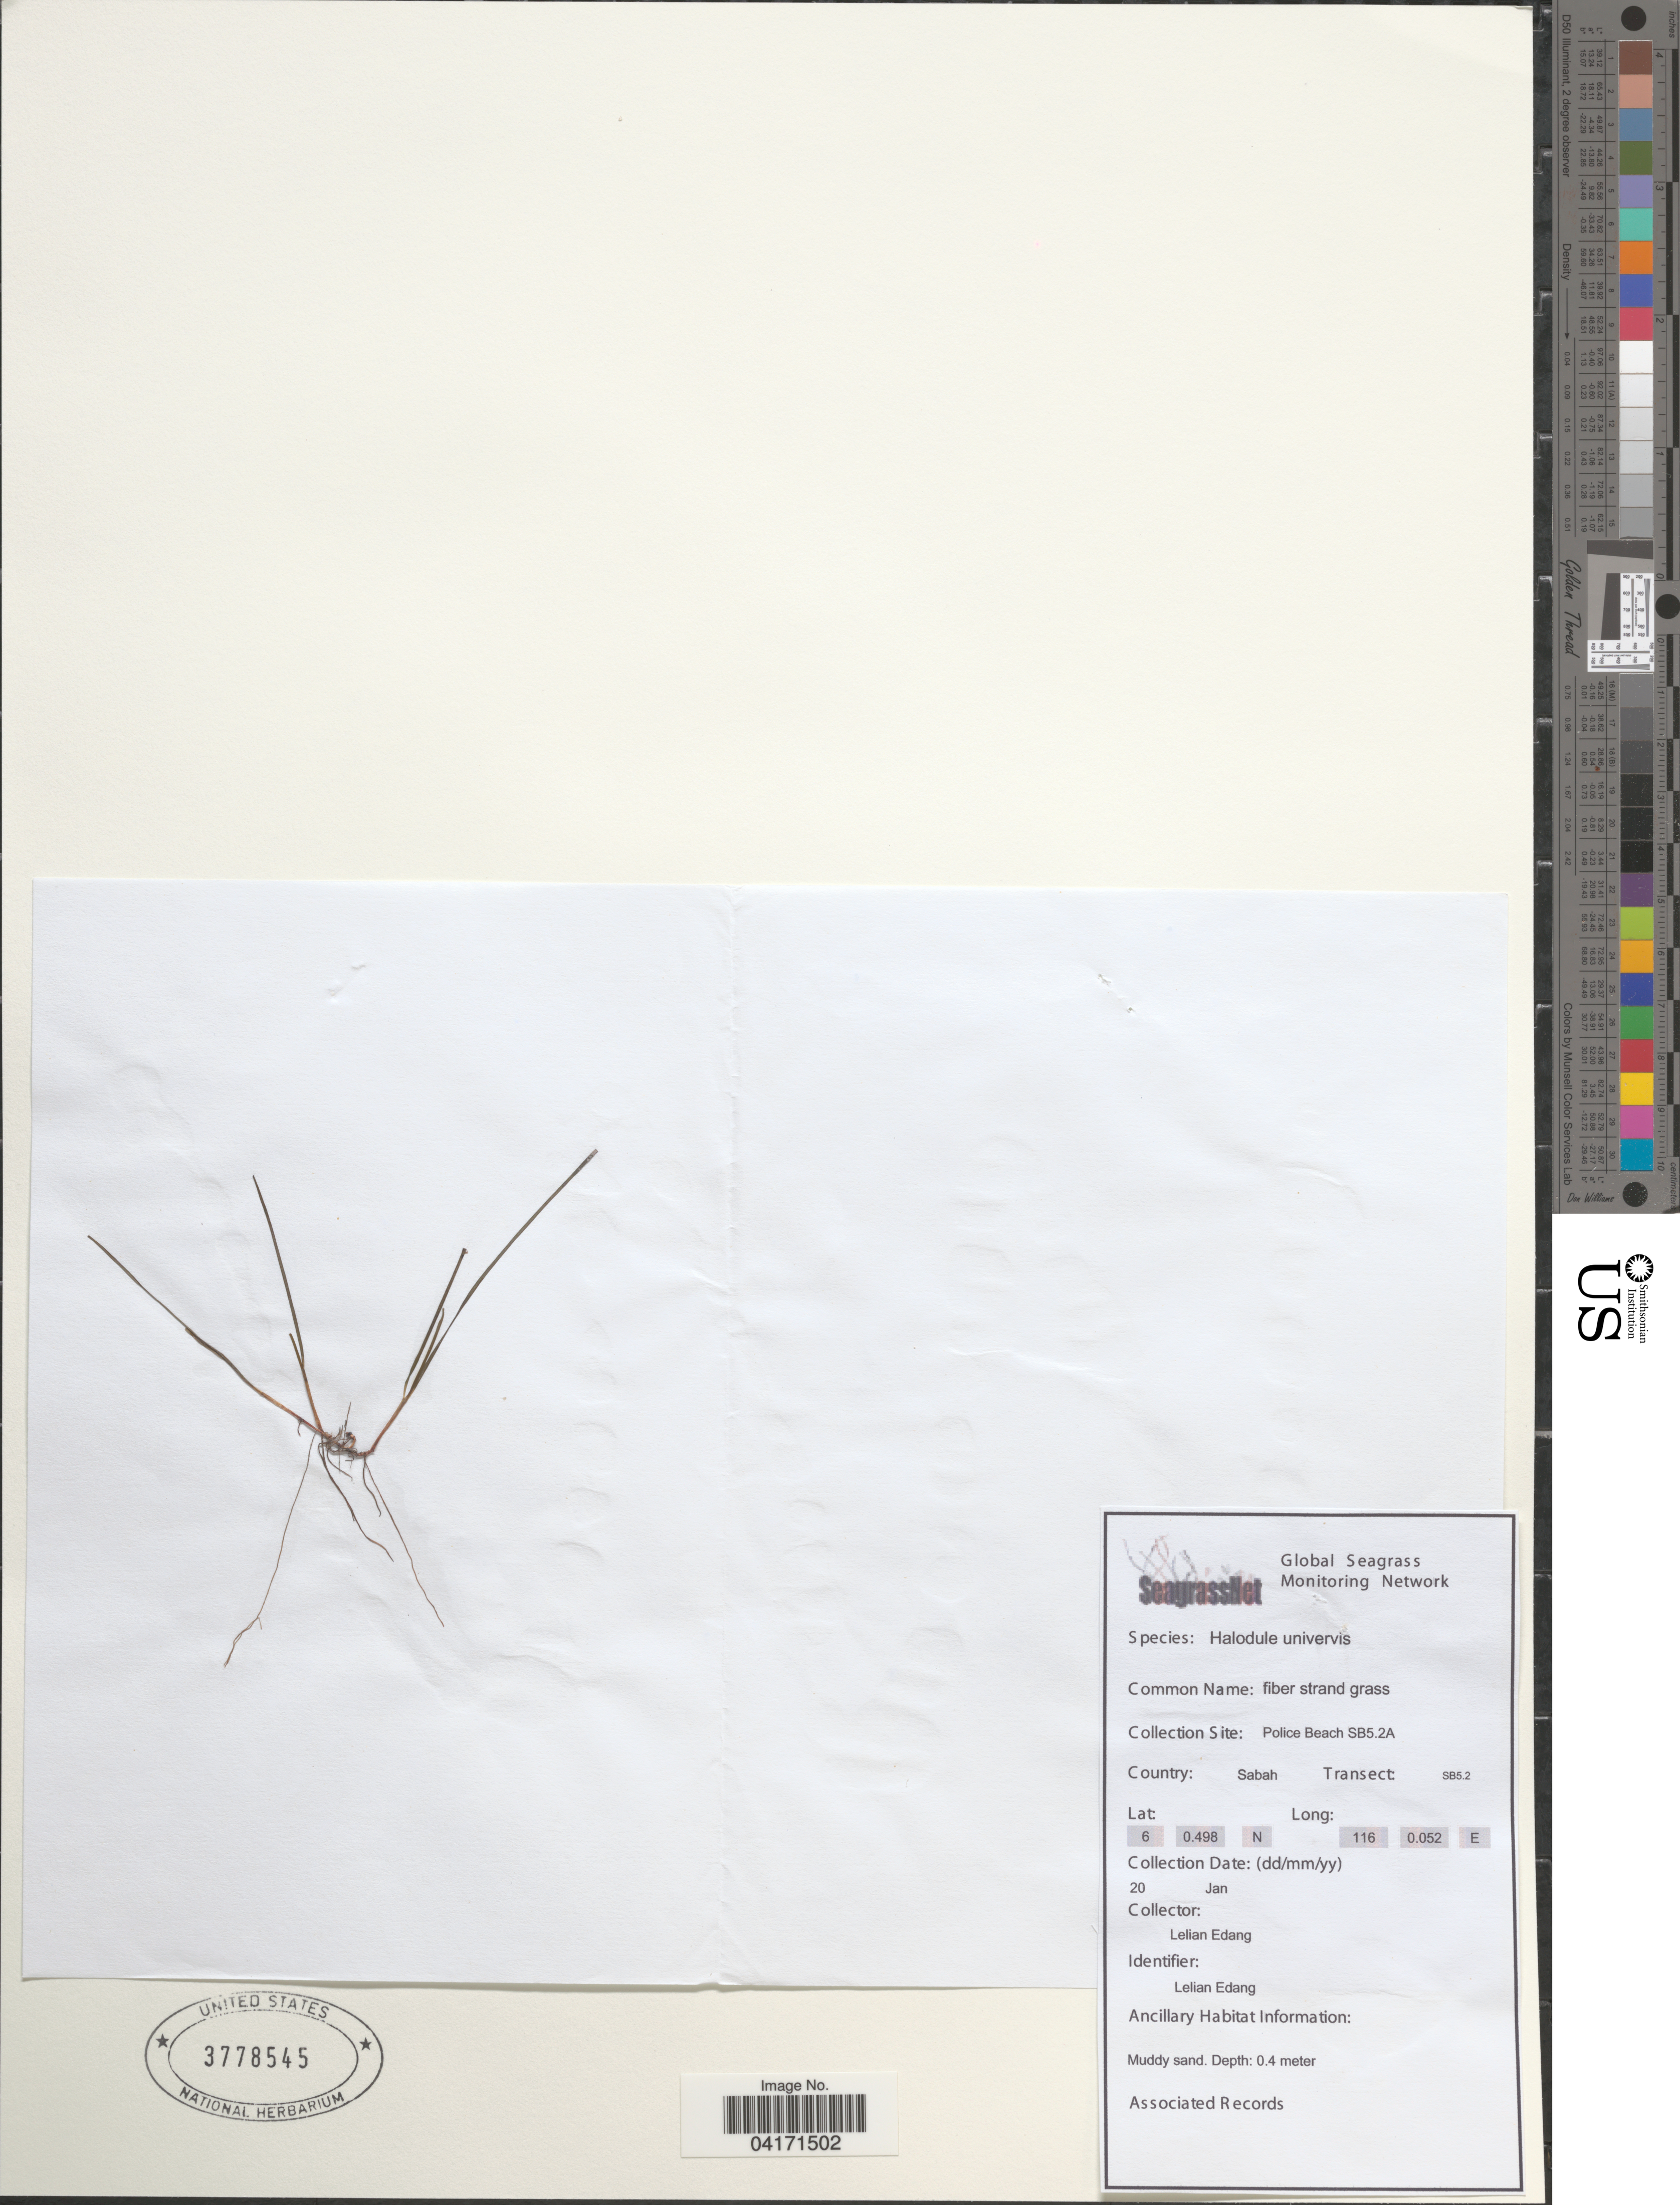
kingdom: Plantae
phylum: Tracheophyta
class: Liliopsida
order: Alismatales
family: Cymodoceaceae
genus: Halodule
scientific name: Halodule uninervis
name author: (Forssk.) Asch.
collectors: L. Edang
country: Malaysia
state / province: Sabah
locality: Police Beach SB5.2A. Transect: SB5.2.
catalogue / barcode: US 3778545